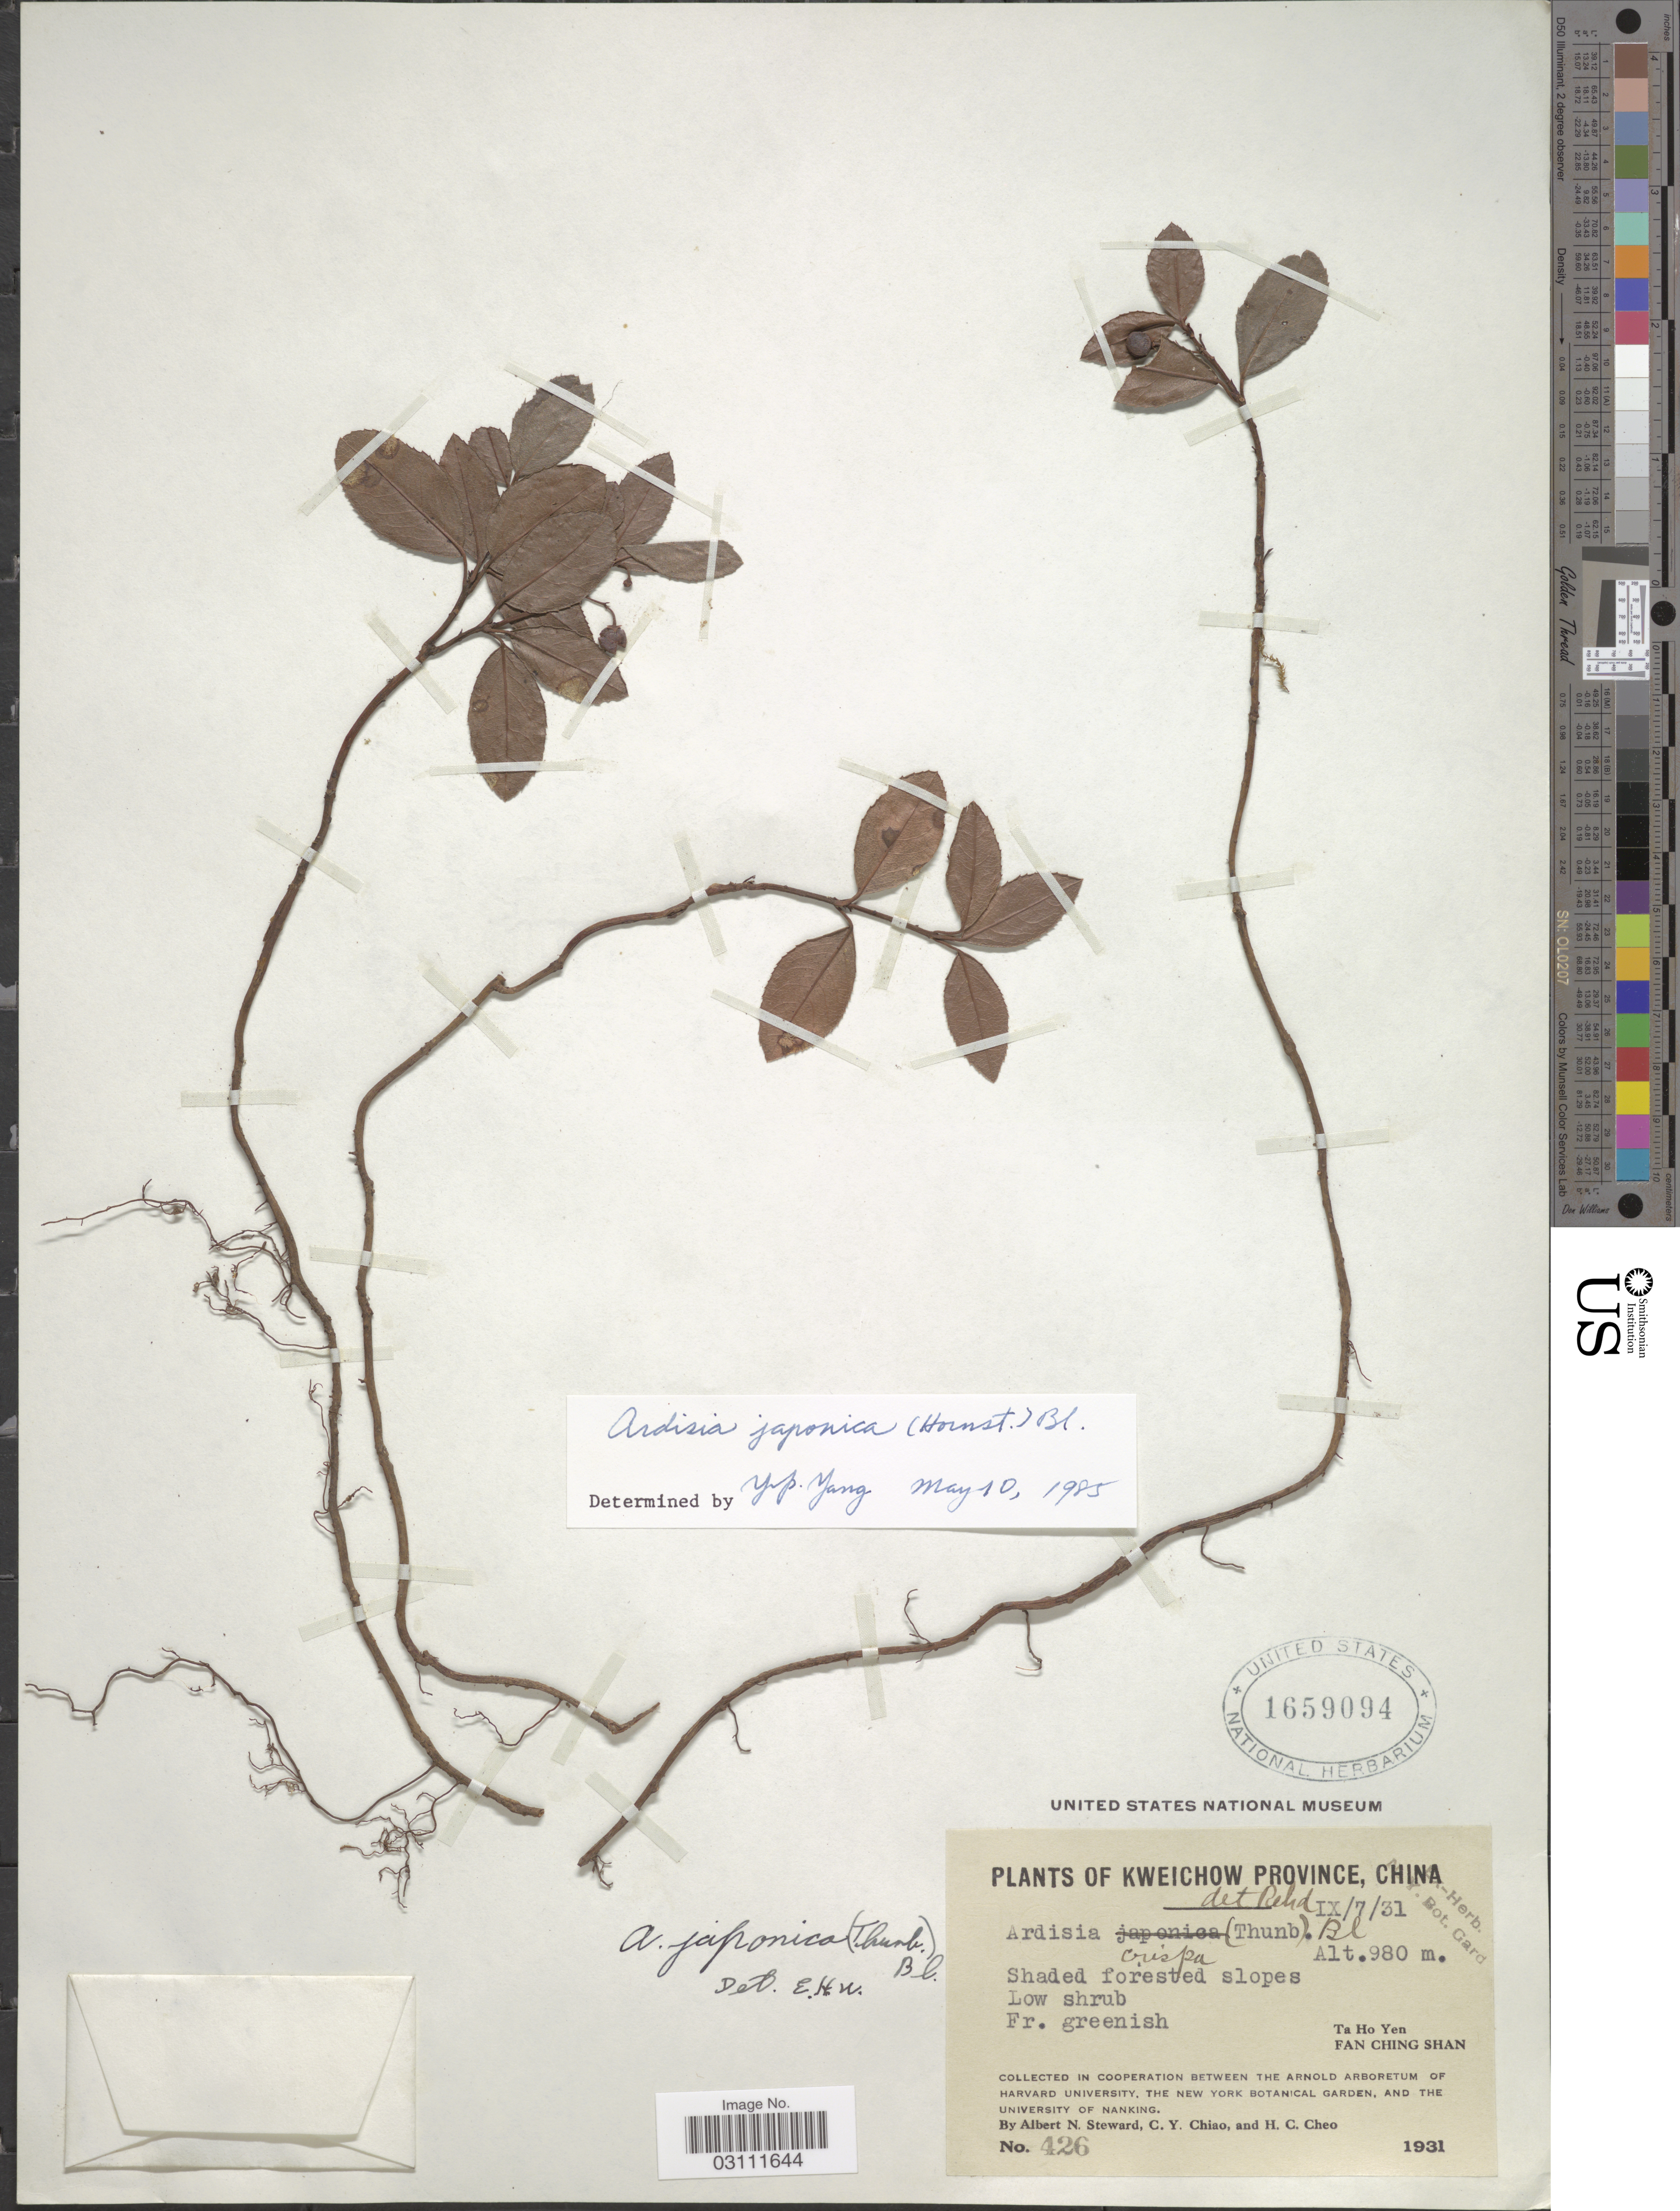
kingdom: Plantae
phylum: Tracheophyta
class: Magnoliopsida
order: Ericales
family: Primulaceae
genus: Ardisia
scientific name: Ardisia japonica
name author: (Thunb.) Blume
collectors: A. N. Steward, C. Y. Chiao & H. Cheo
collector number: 426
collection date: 1931-09-07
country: China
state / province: Guizhou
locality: Kweichow Province, Ta Ho Yen, Fan Ching Shan.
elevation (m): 980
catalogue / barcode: US 1659094